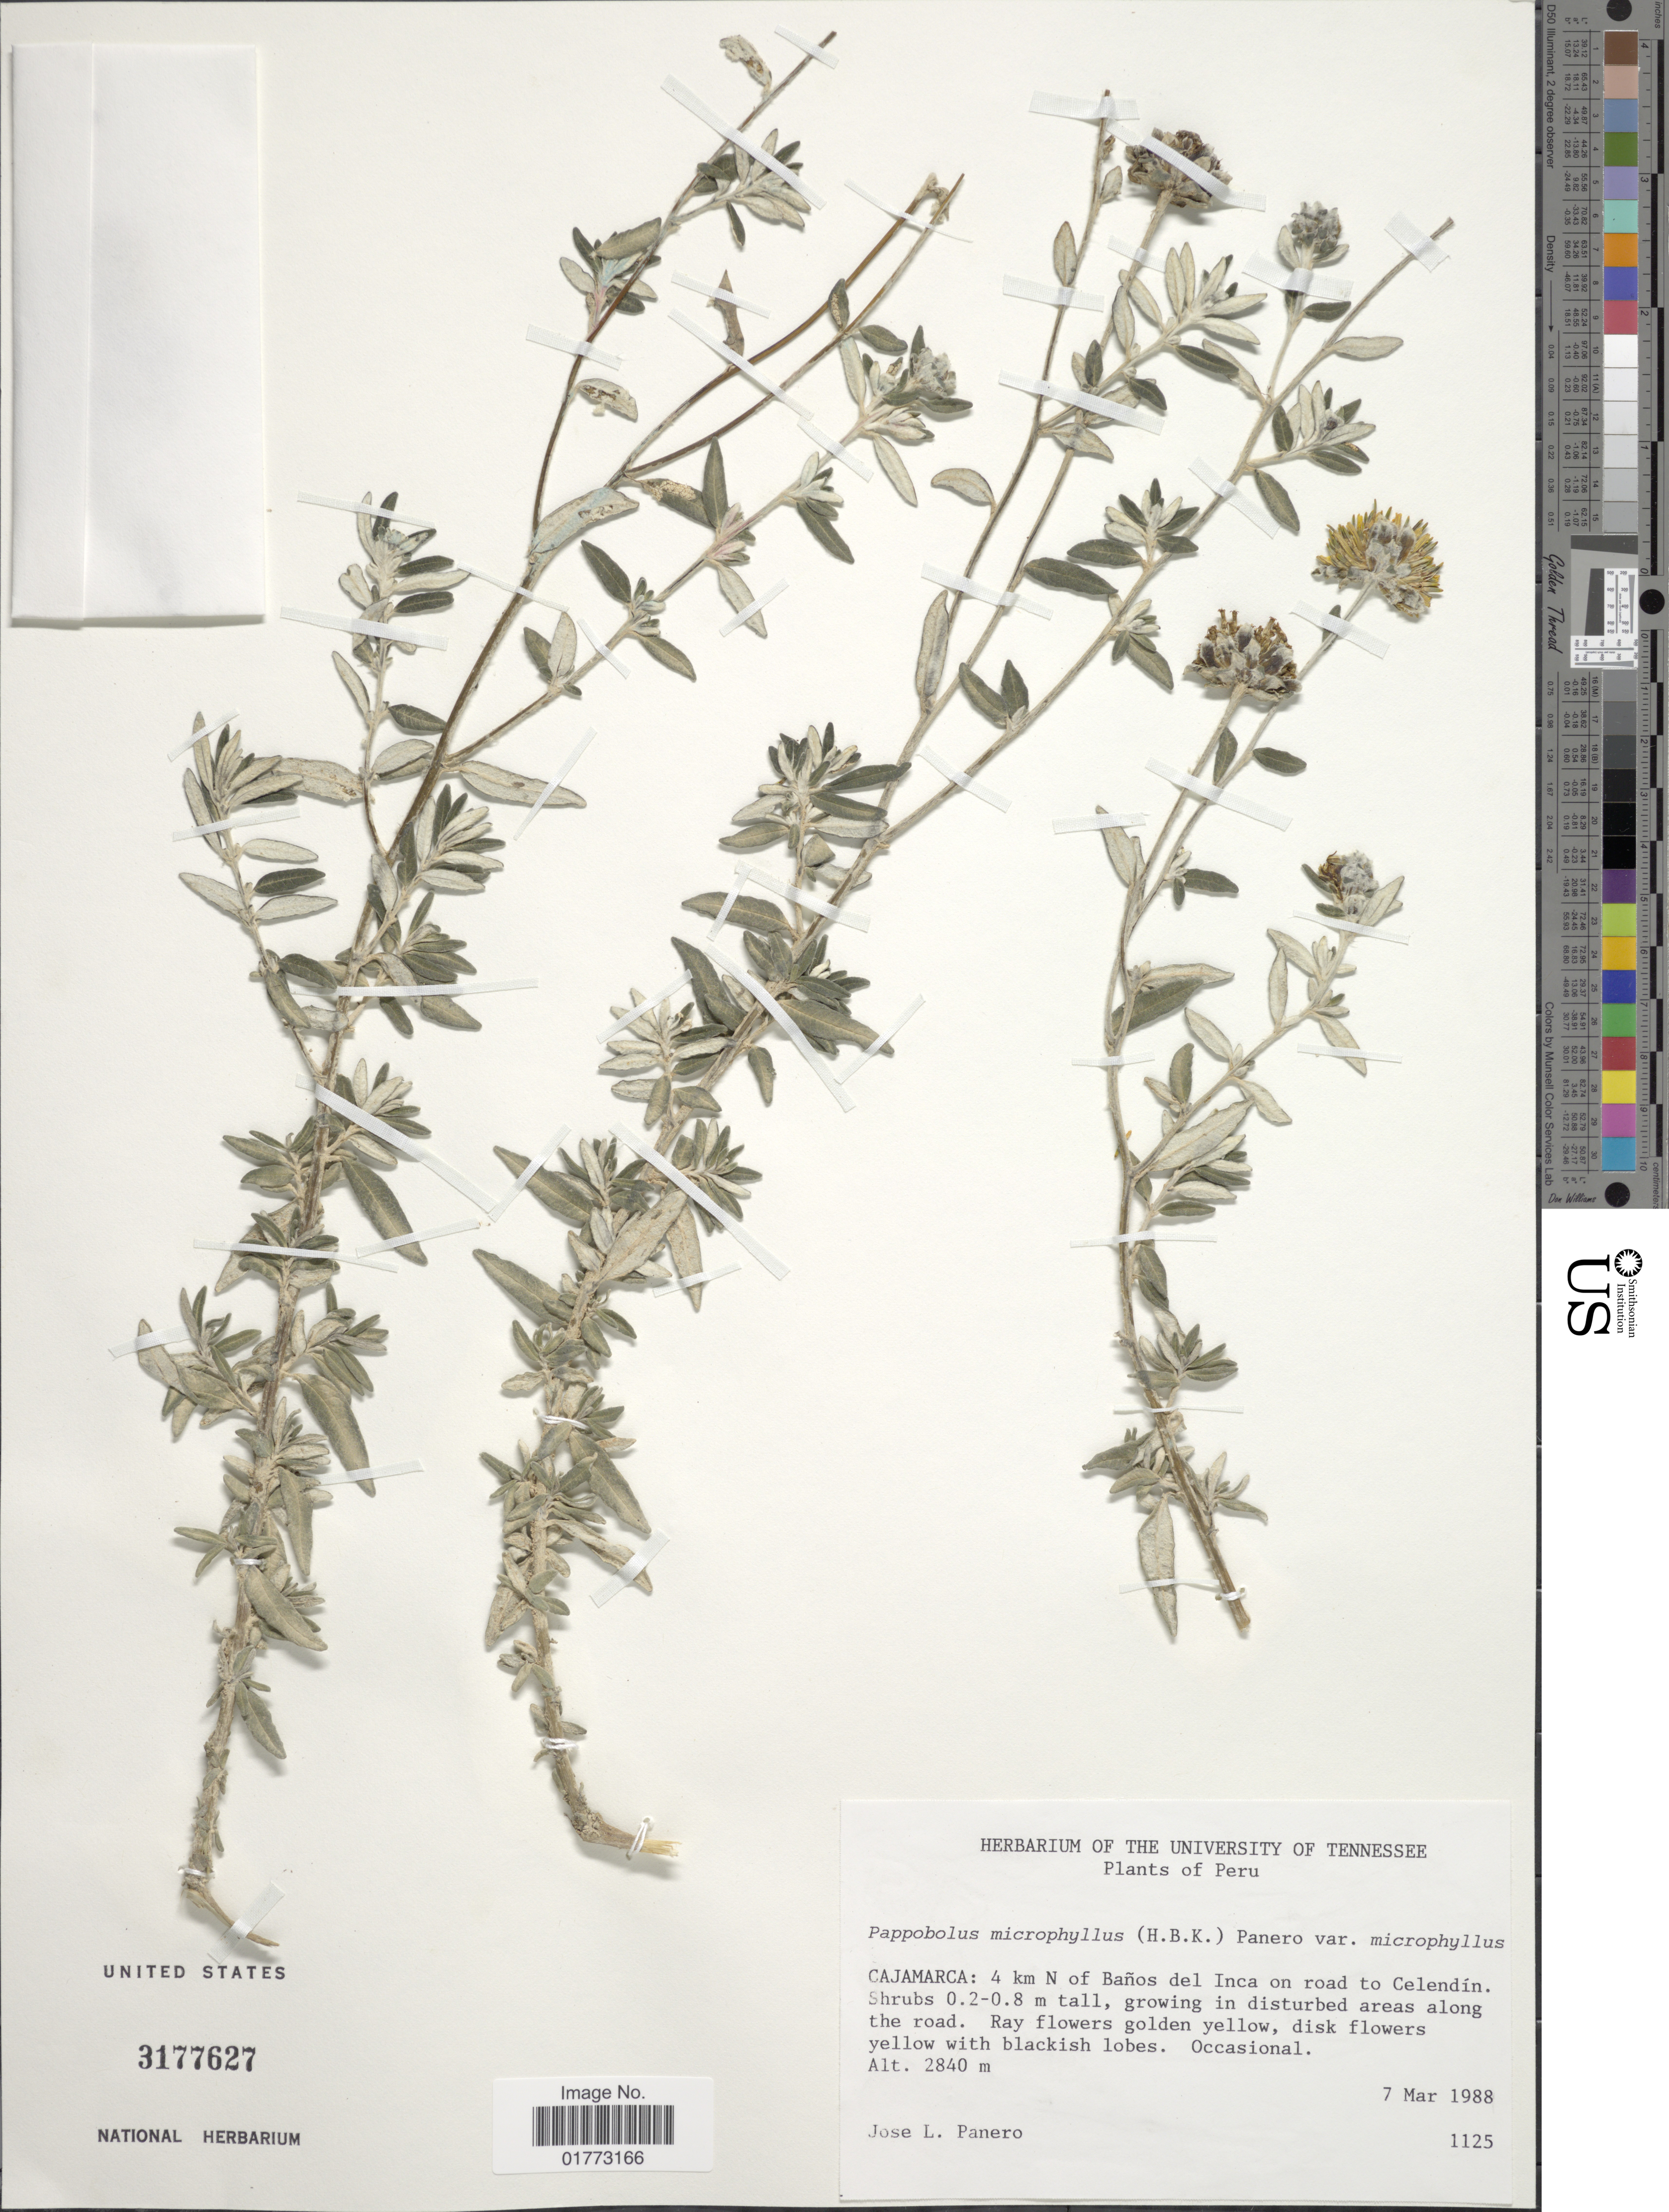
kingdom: Plantae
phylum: Tracheophyta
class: Magnoliopsida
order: Asterales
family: Asteraceae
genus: Pappobolus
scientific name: Pappobolus microphyllus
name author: (Kunth) Panero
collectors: J. L. Panero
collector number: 1125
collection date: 1988-03-07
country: Peru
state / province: Cajamarca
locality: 4 km N of Banos del Inca on road to Celendin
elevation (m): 2840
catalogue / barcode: US 3177627